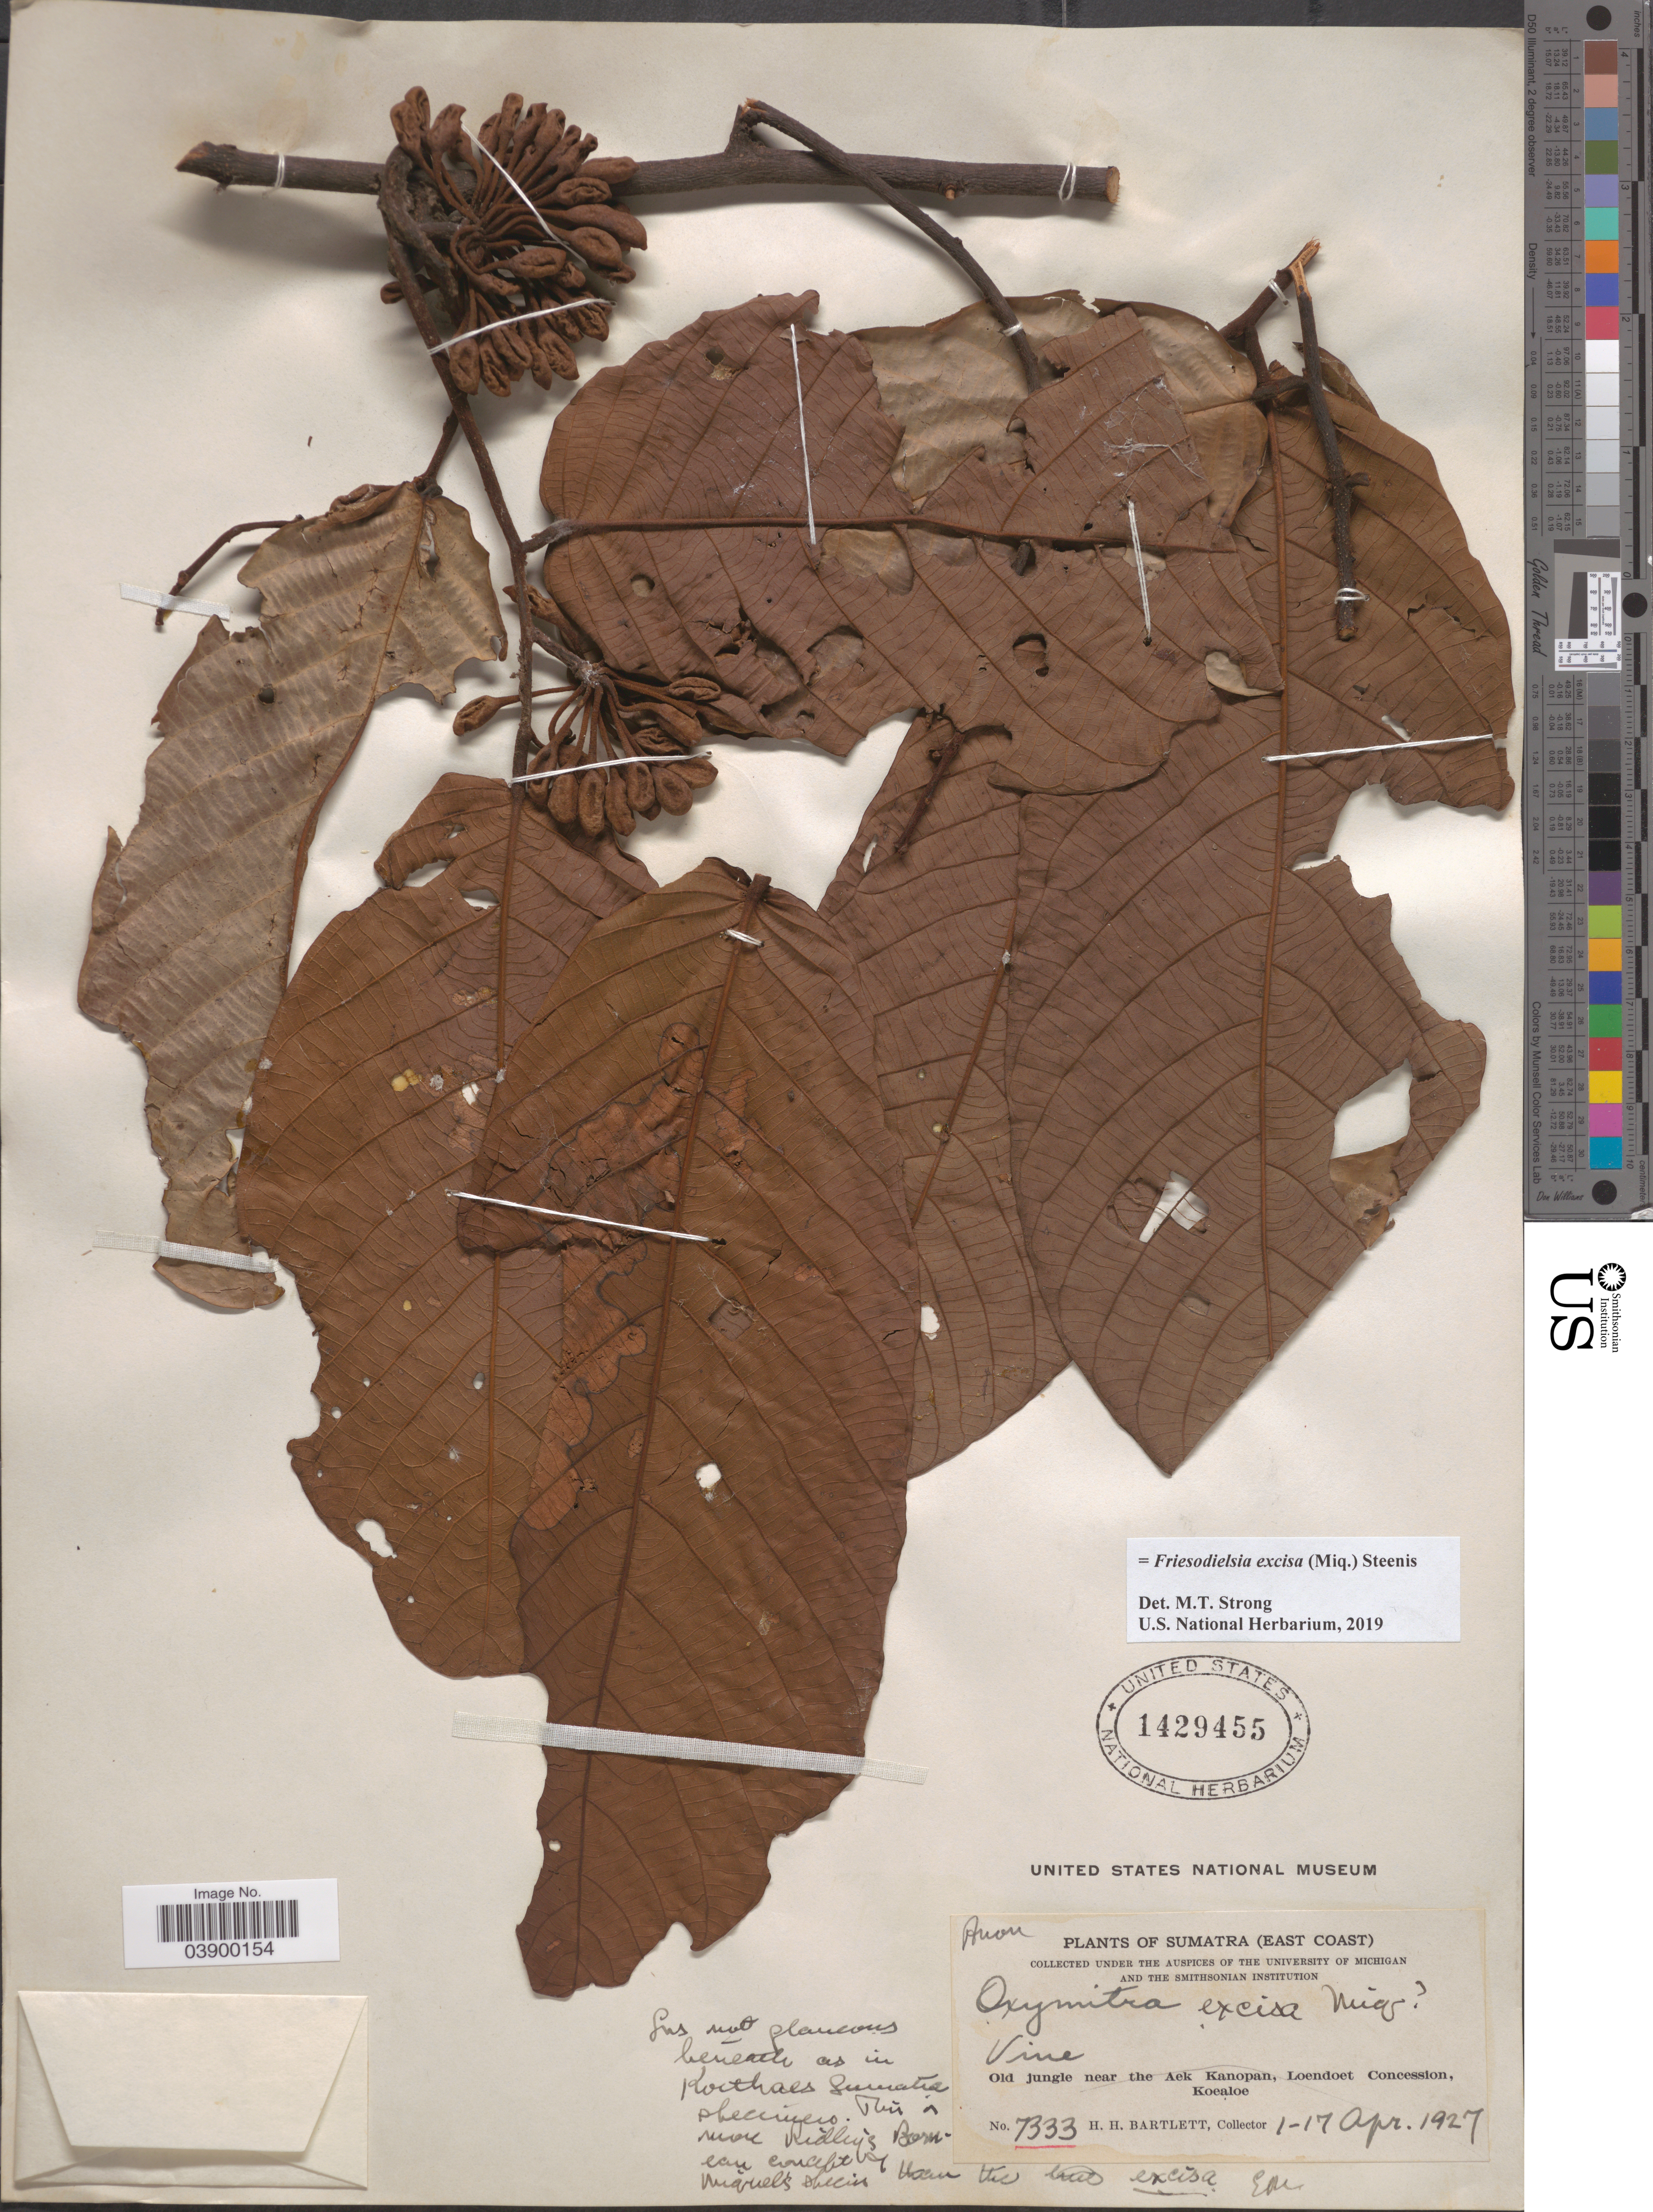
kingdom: Plantae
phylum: Tracheophyta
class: Magnoliopsida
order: Magnoliales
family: Annonaceae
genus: Friesodielsia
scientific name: Friesodielsia excisa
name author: (Miq.) Steenis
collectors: H. H. Bartlett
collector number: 7333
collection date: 1927-04-01/1927-04-17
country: Indonesia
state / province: Sumatra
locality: Sumatra (East Coast). Old jungle near the Aek Kanopan, Loendoet Concession, Koealoe.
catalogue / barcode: US 1429455